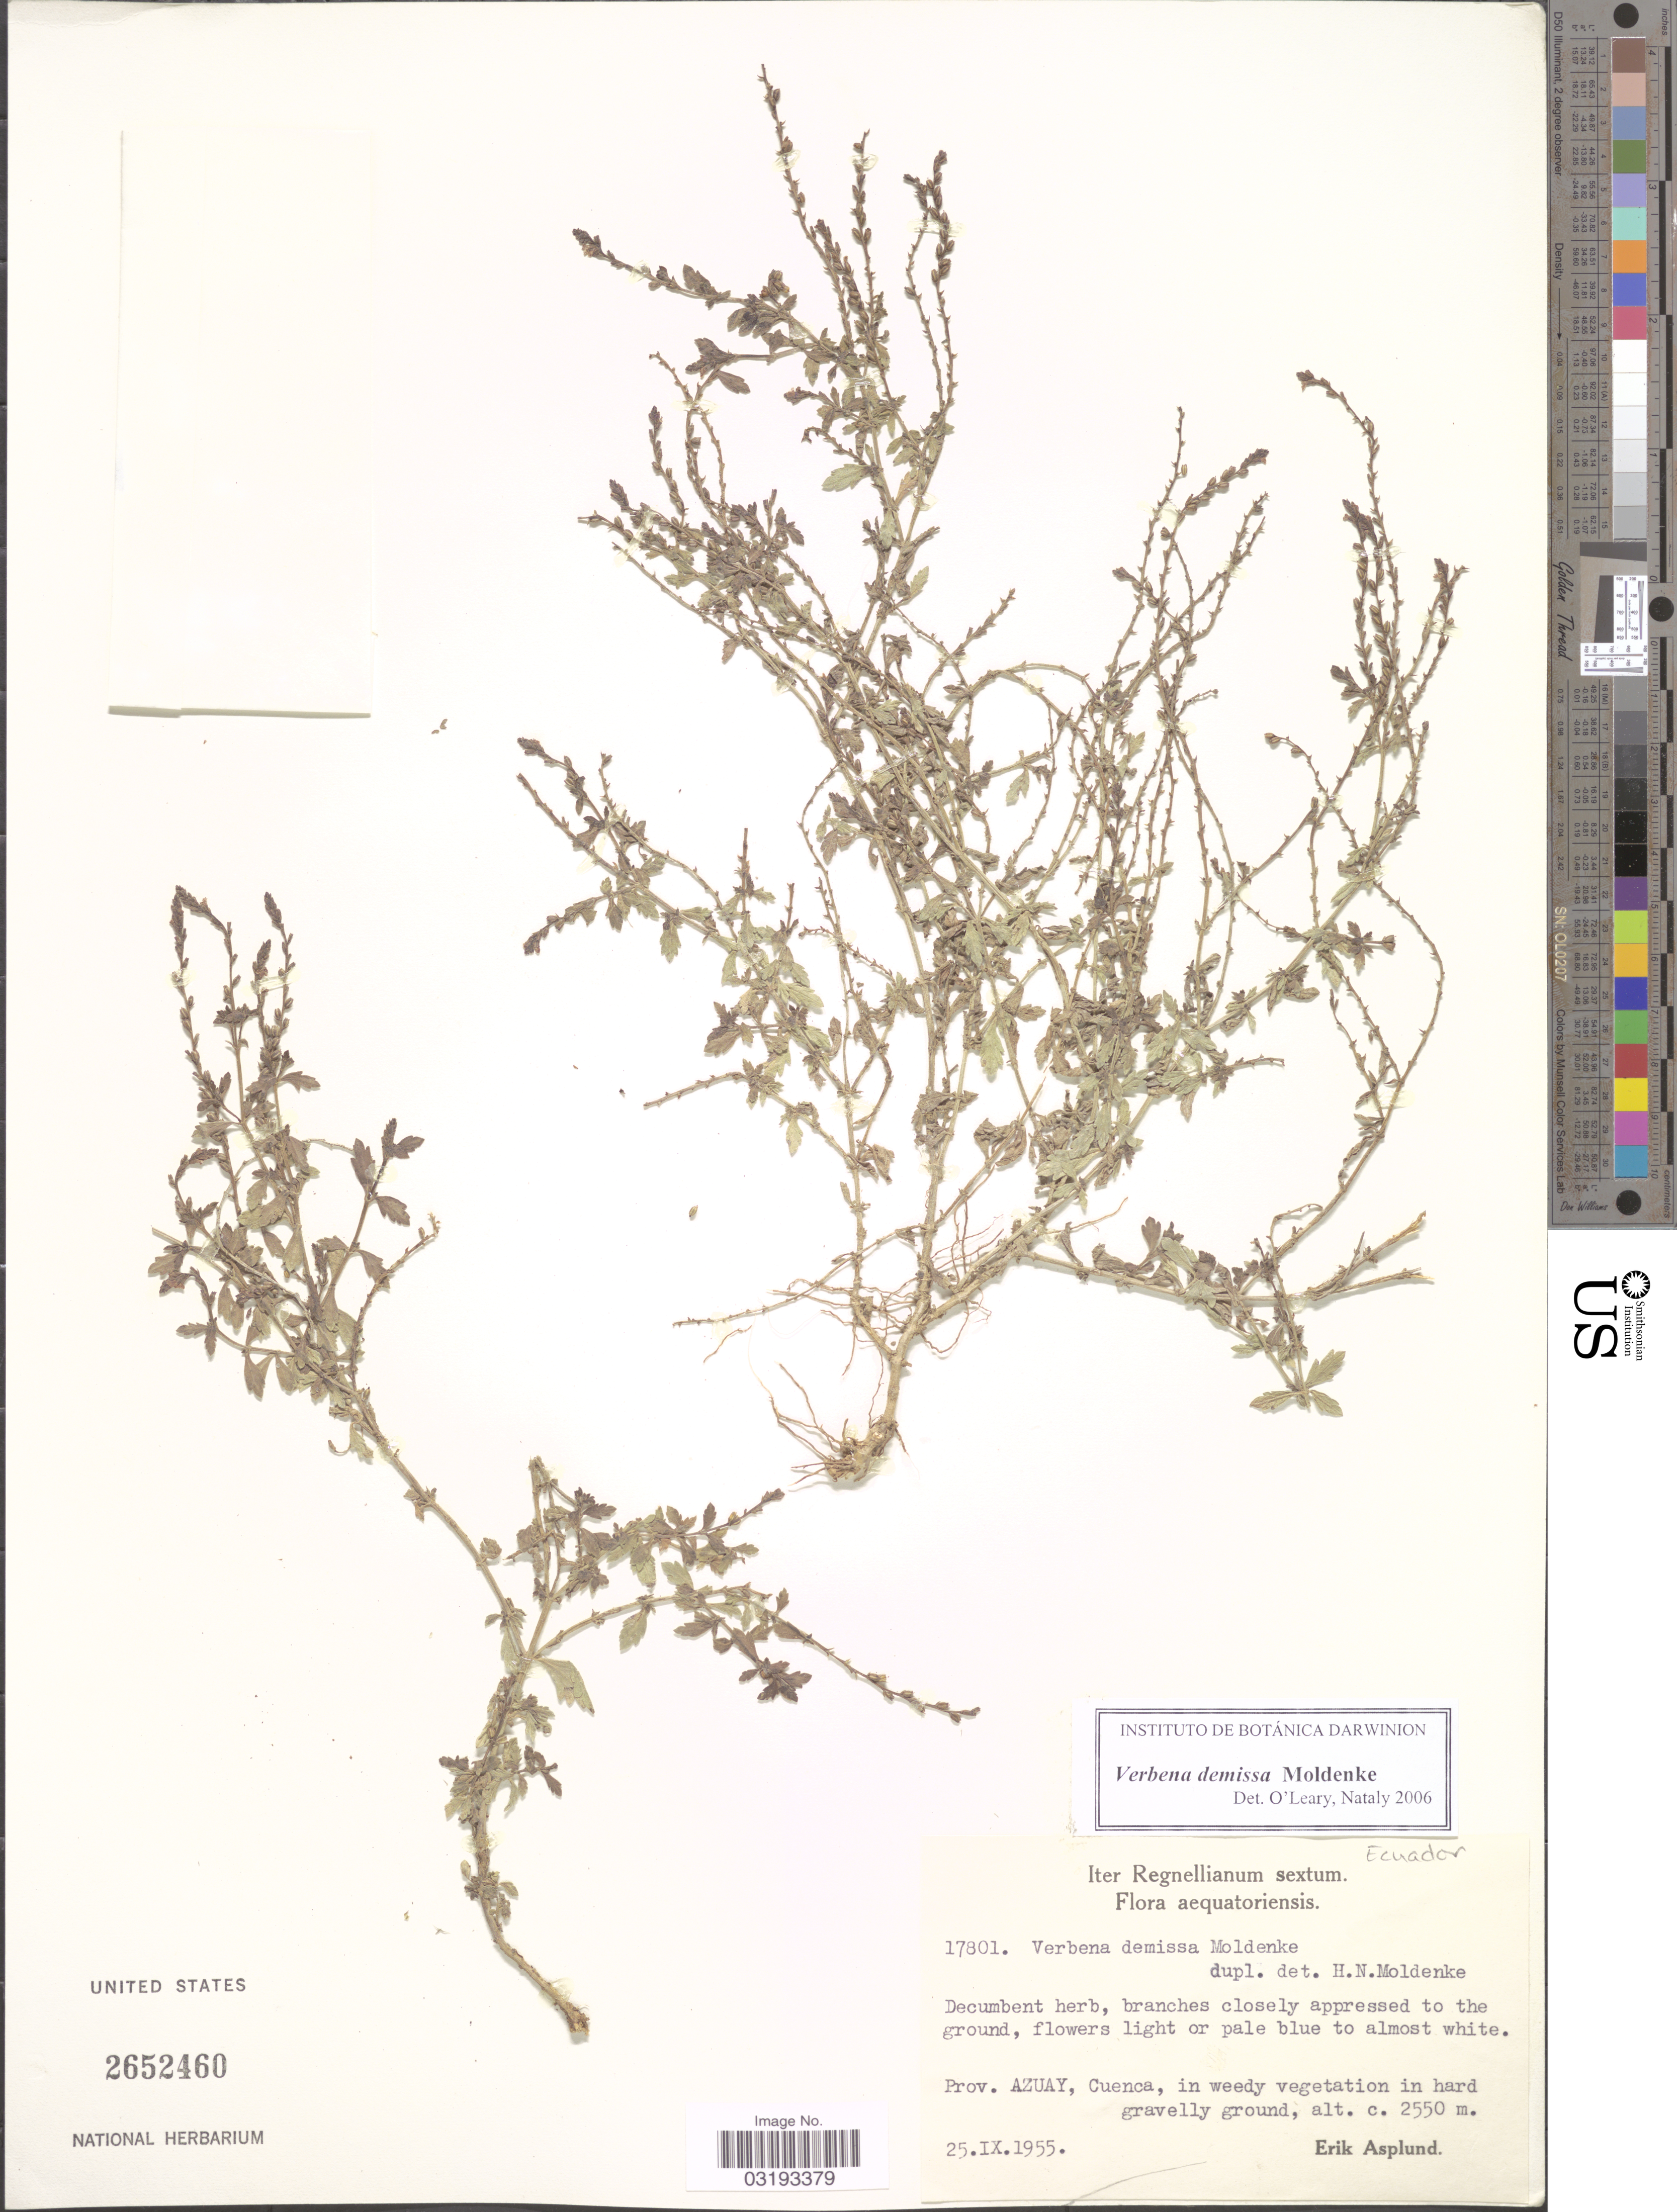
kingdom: Plantae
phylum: Tracheophyta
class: Magnoliopsida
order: Lamiales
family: Verbenaceae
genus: Verbena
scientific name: Verbena demissa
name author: Moldenke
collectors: E. Asplund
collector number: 17801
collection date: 1955-09-25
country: Ecuador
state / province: Azuay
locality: Aequatoriensis. Cuenca.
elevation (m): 2550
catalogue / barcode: US 2652460